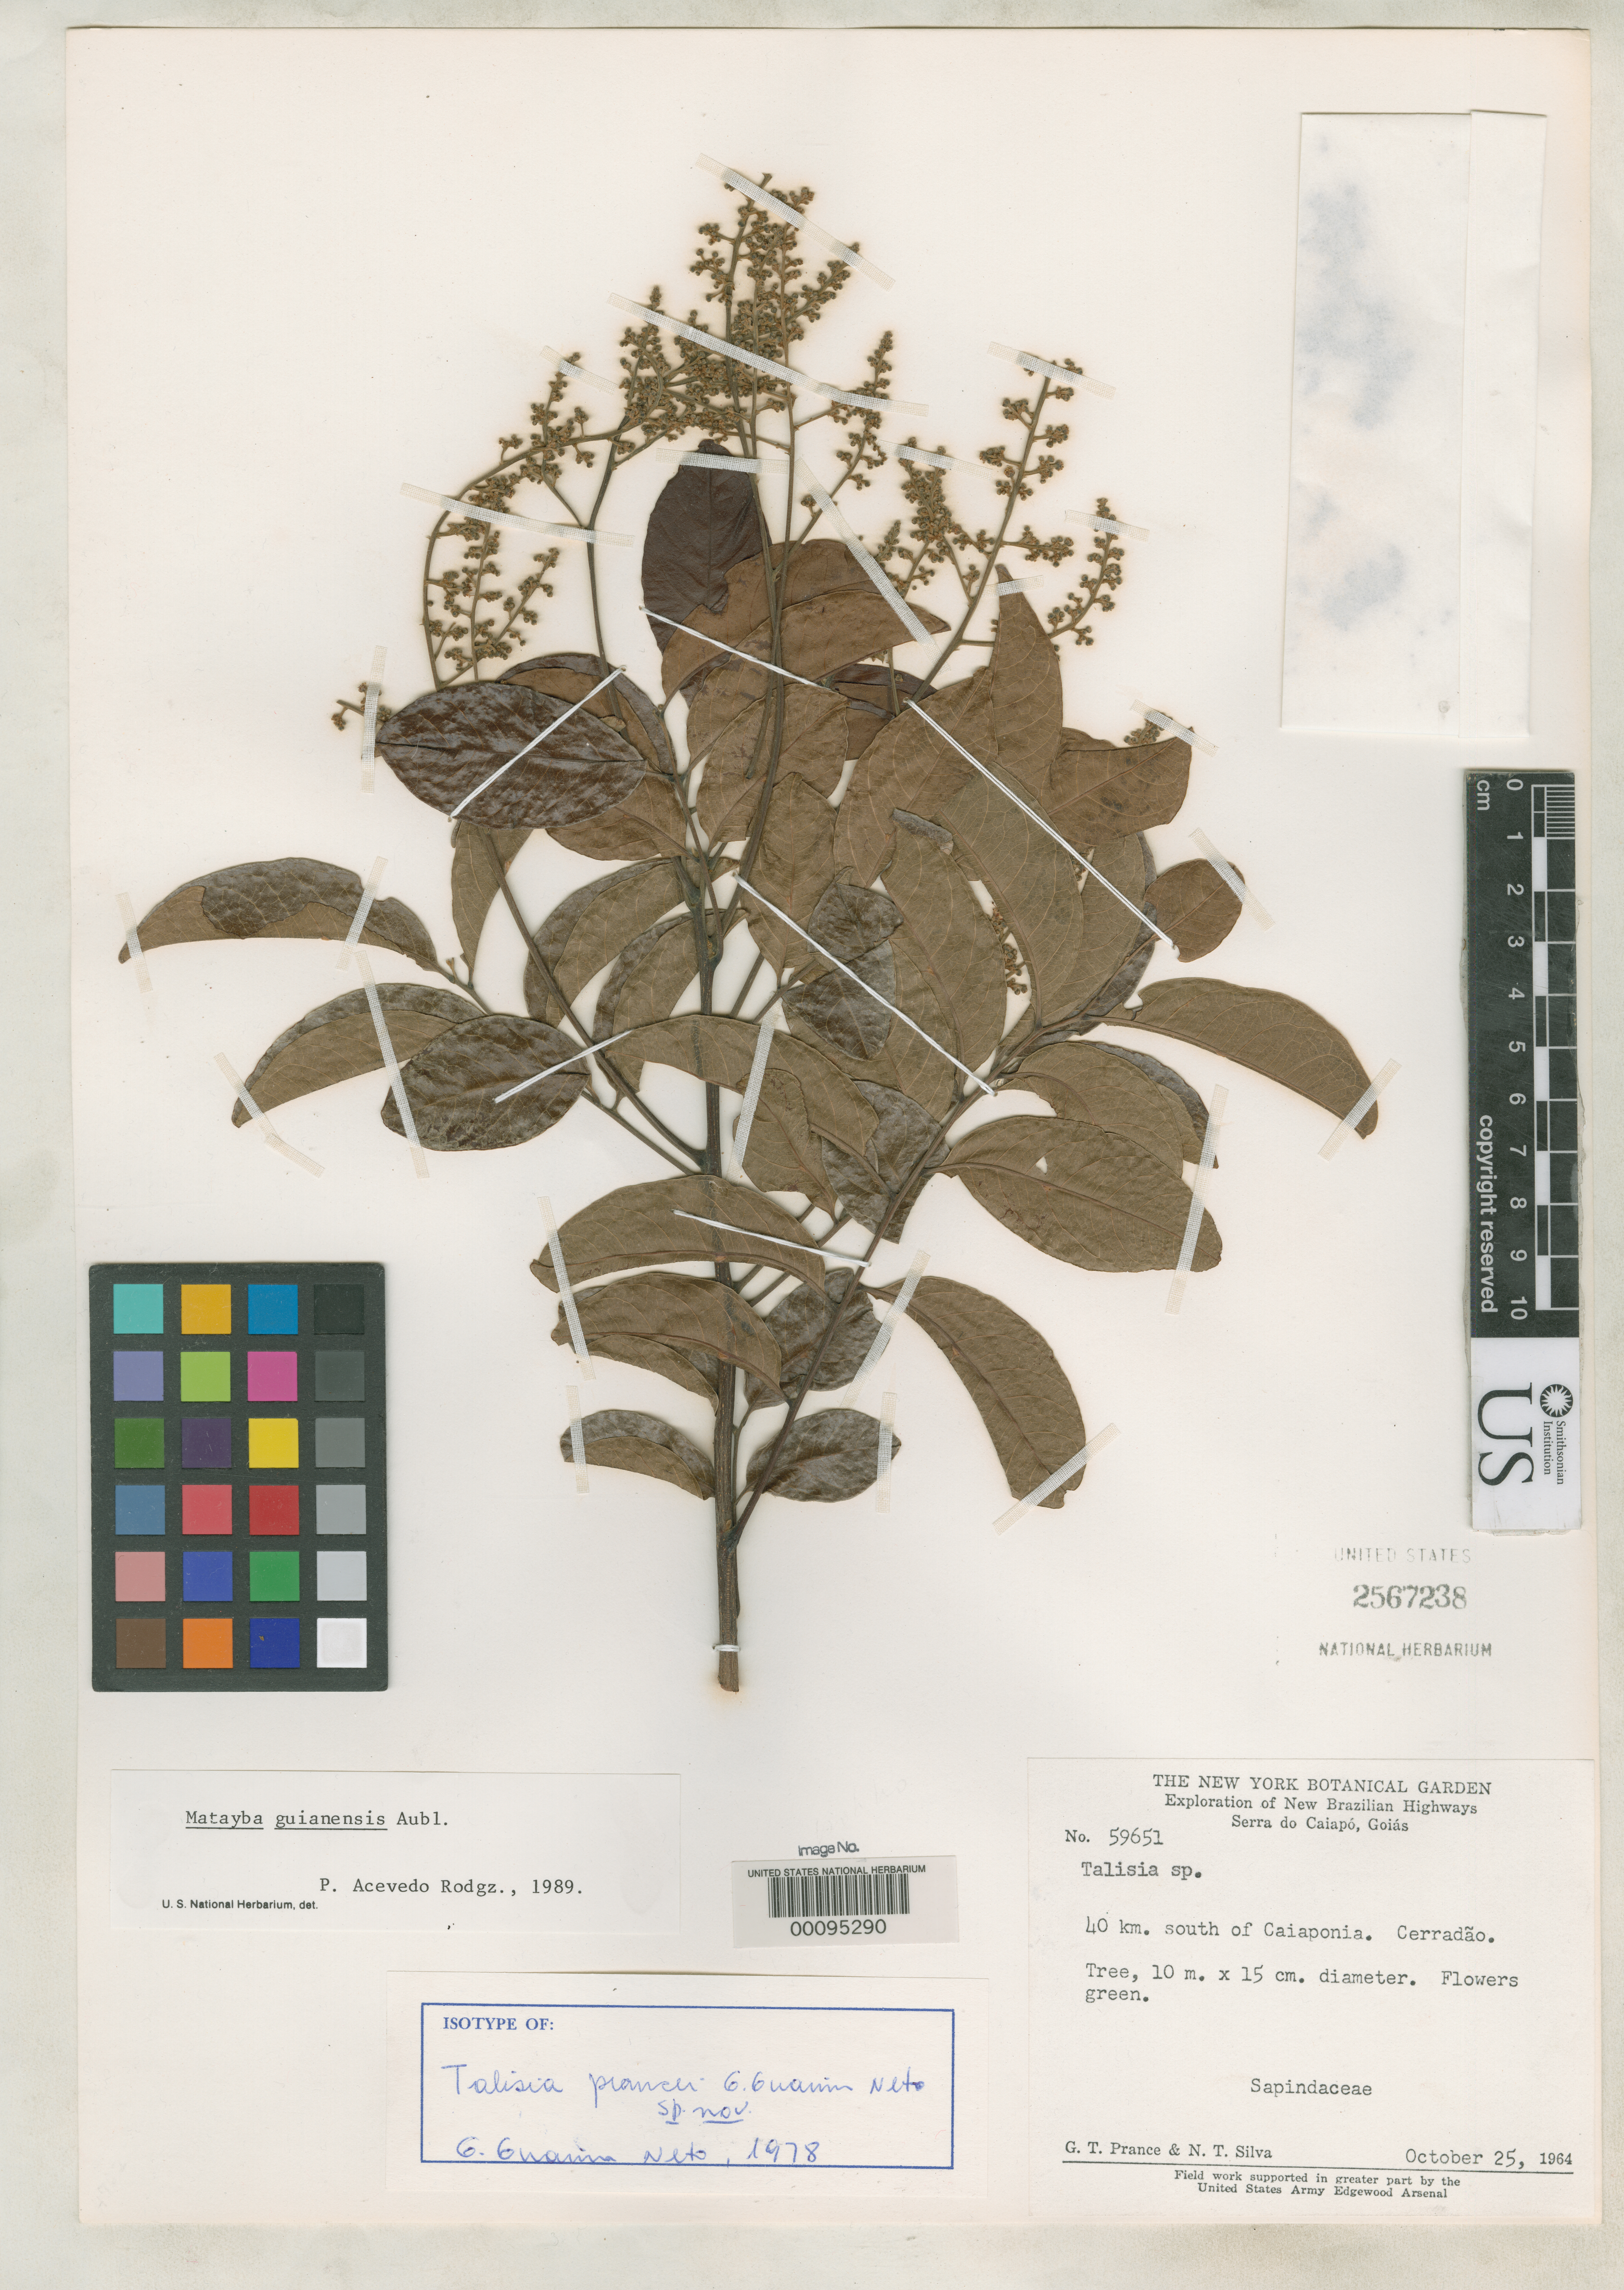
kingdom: Plantae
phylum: Tracheophyta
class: Magnoliopsida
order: Sapindales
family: Sapindaceae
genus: Talisia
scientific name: Talisia prancei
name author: Guarim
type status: Isotype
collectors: G. T. Prance & N. T. Silva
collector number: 57829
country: Brazil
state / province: Goiás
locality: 40 kms. S Caioponia.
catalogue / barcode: US 2567238